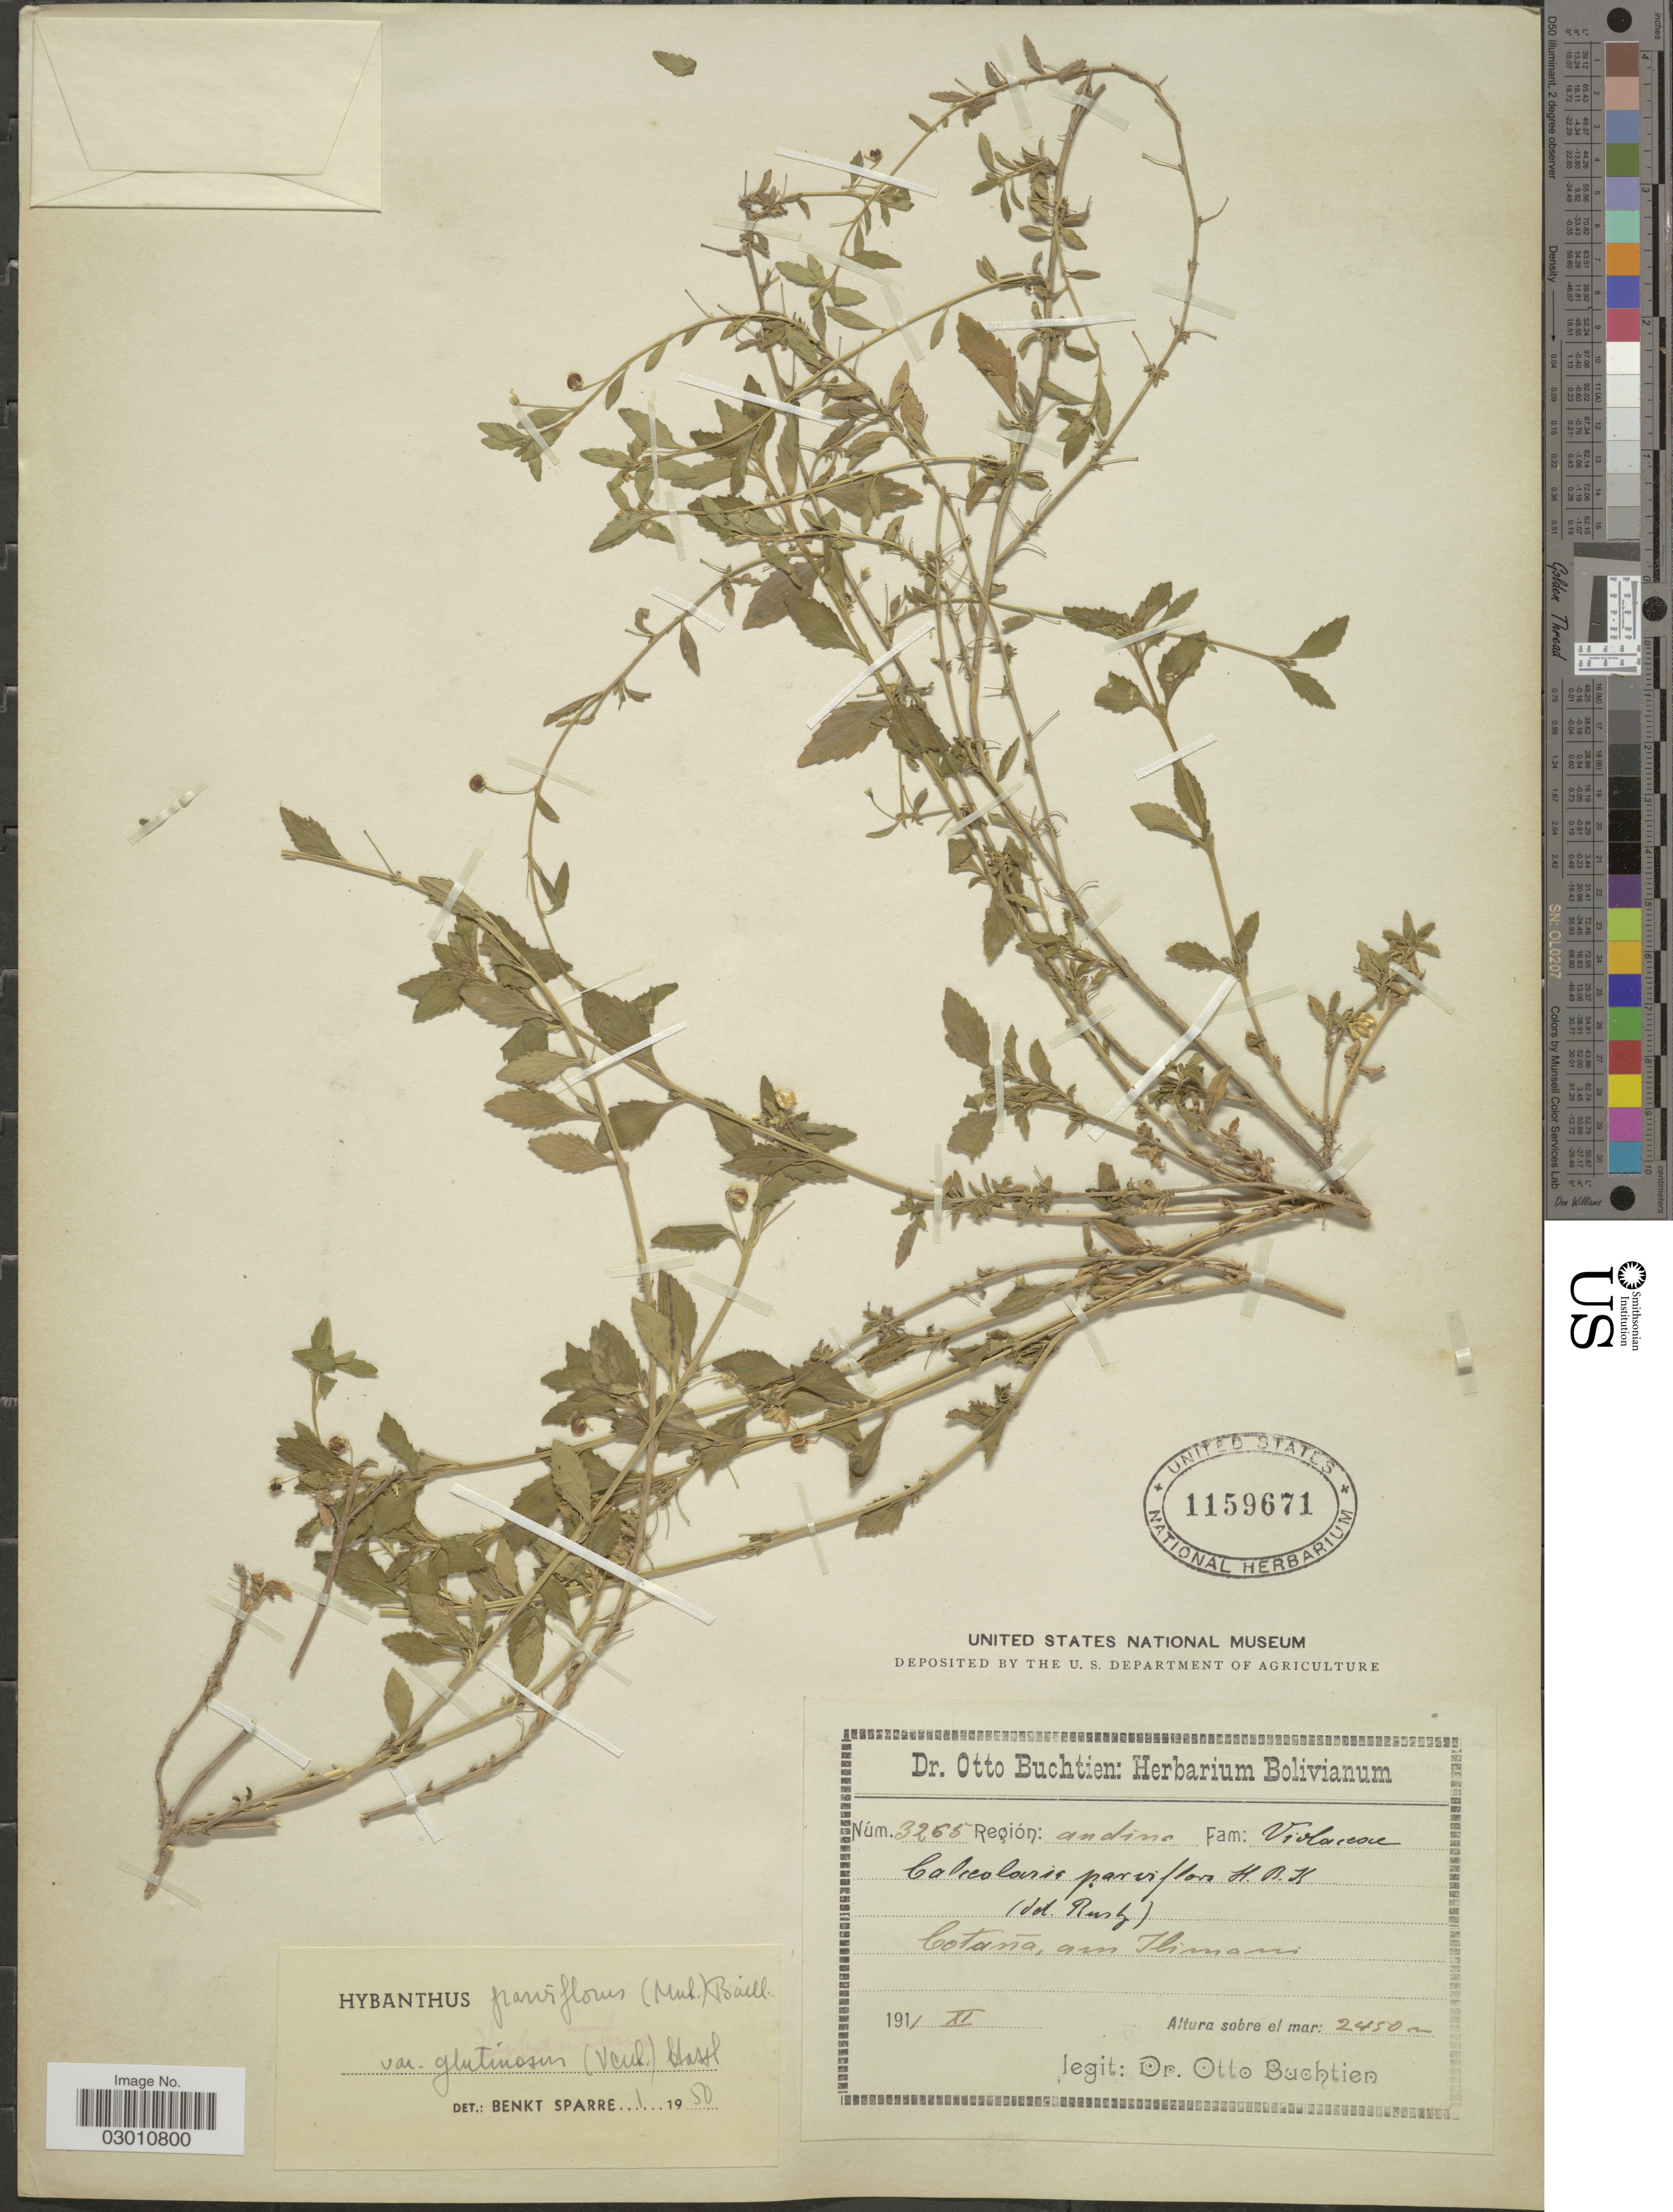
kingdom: Plantae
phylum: Tracheophyta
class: Magnoliopsida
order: Malpighiales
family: Violaceae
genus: Pombalia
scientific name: Pombalia parviflora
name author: (L. f.) Paula-Souza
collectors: O. Buchtien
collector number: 3265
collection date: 1911-11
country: Bolivia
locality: Región: andina. Cotaña, am Illimani.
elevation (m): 2450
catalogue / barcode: US 1159671